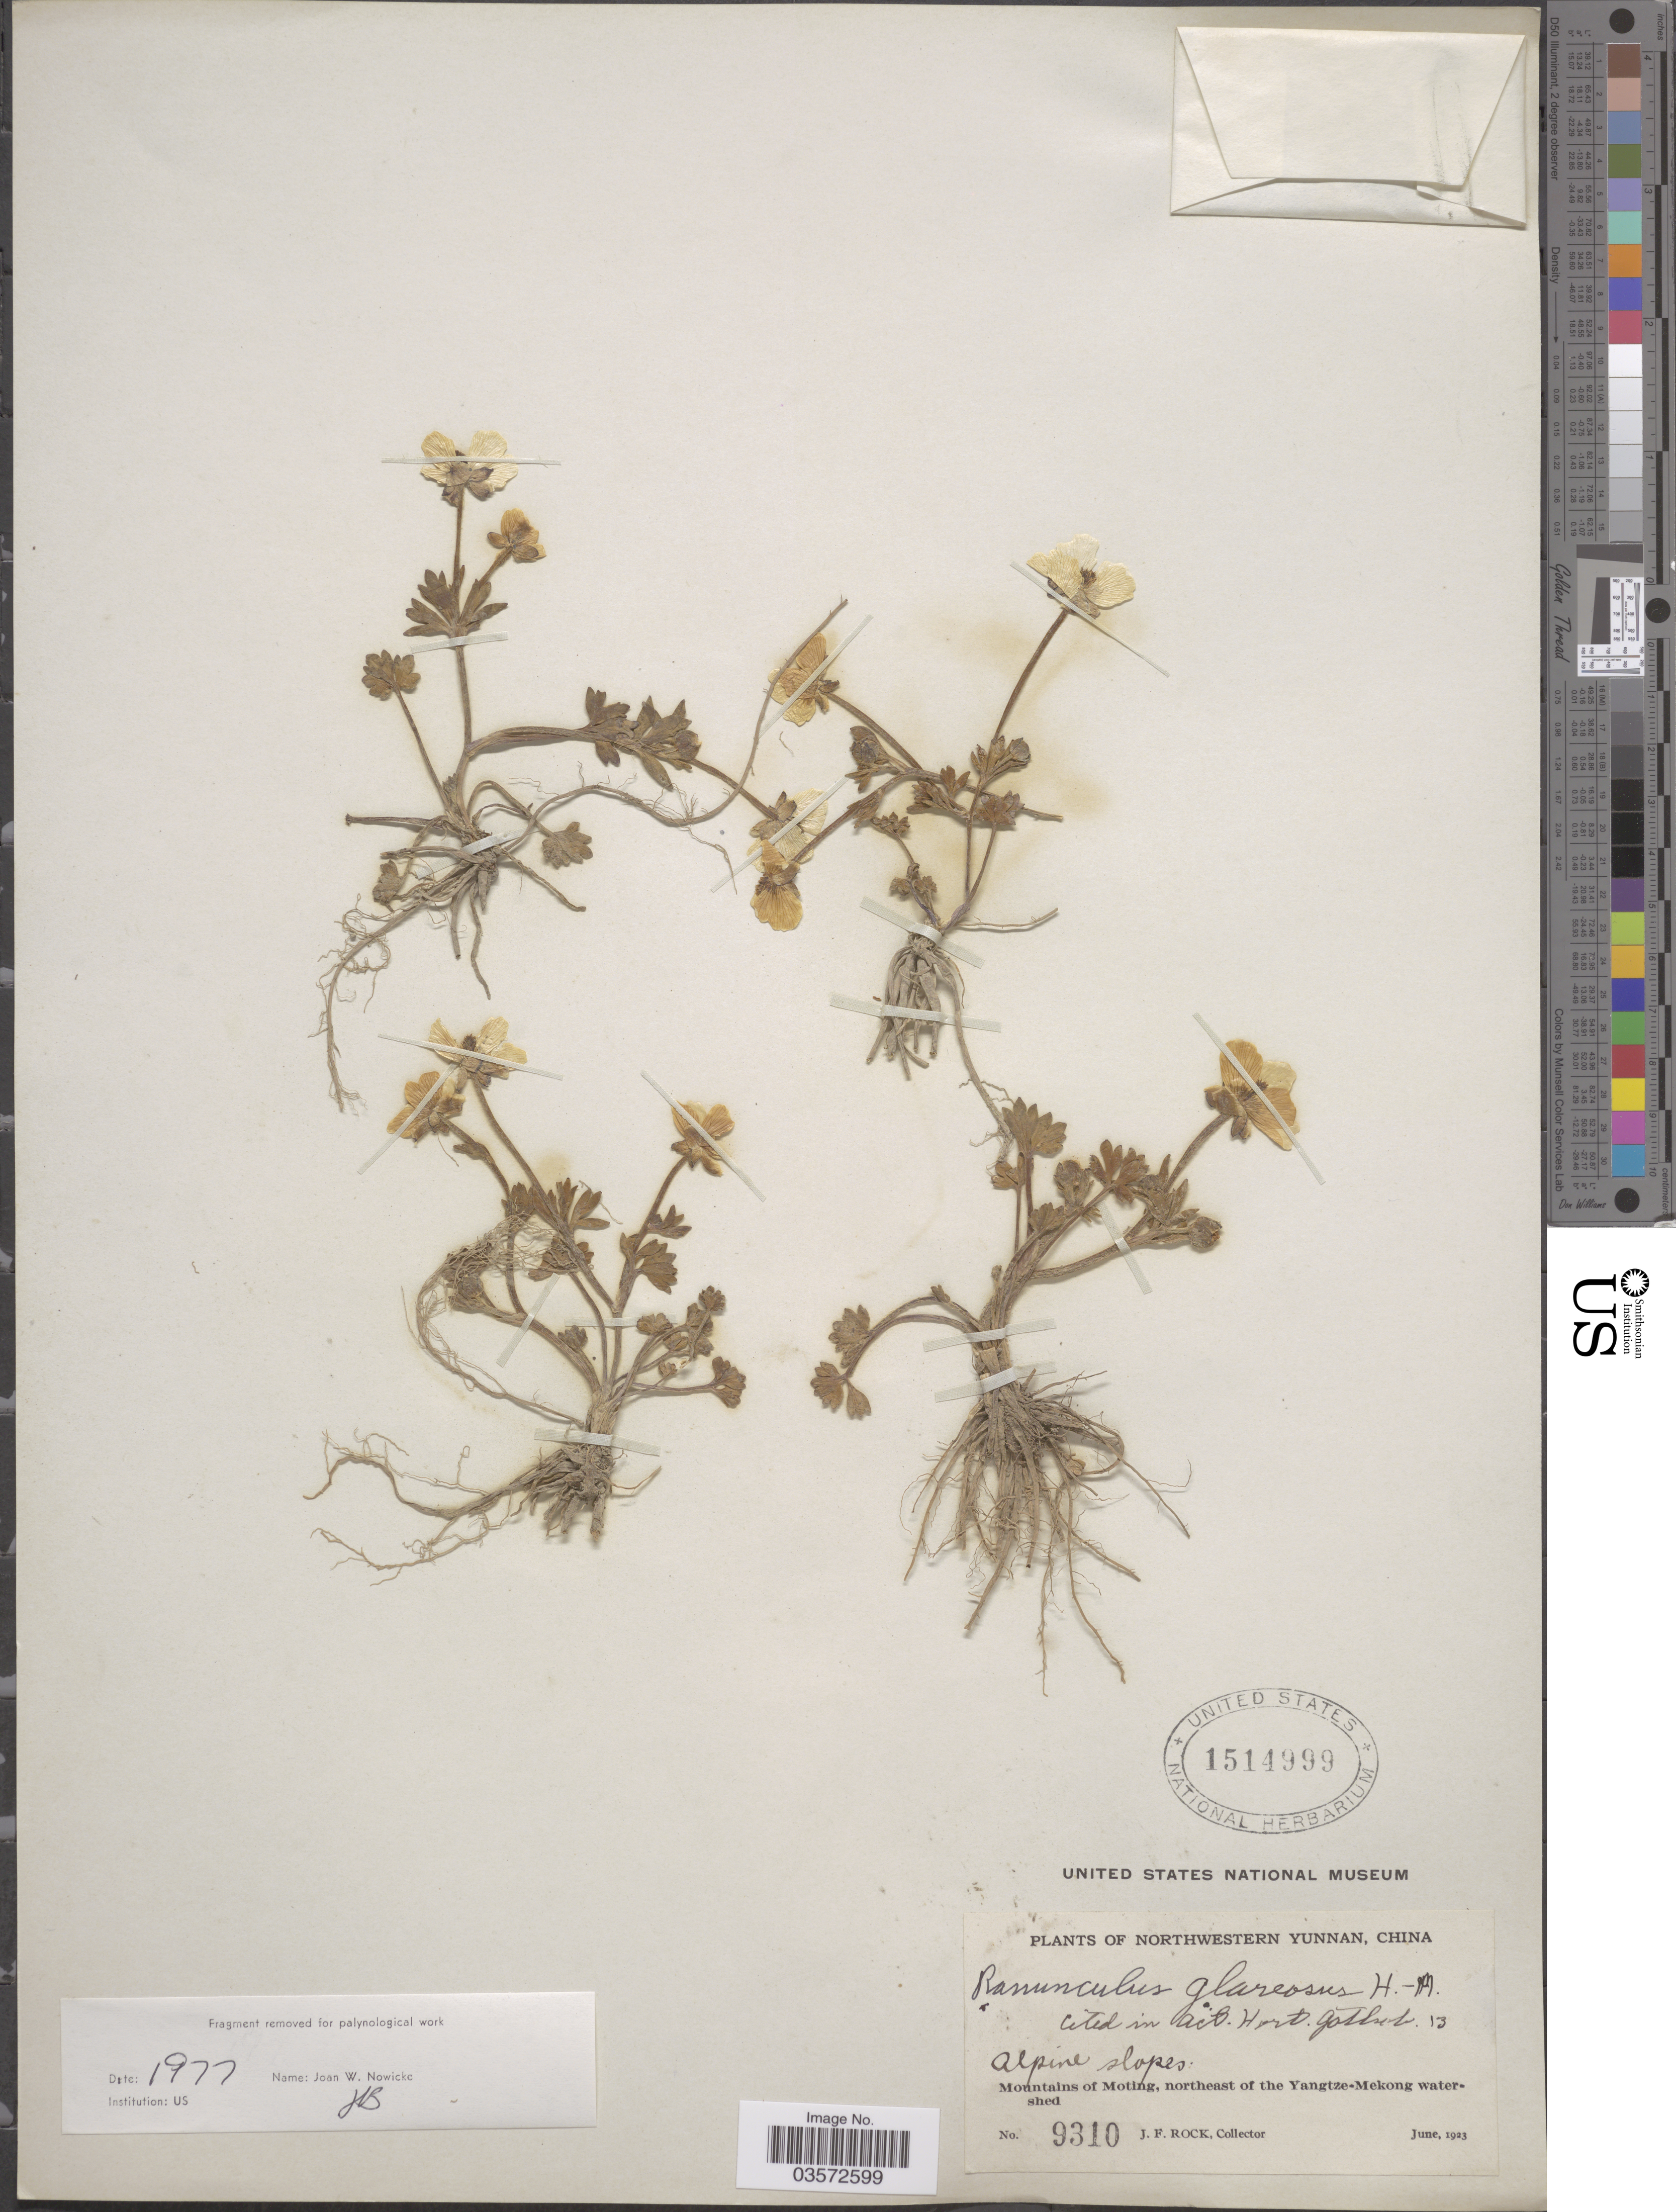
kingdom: Plantae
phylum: Tracheophyta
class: Magnoliopsida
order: Ranunculales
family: Ranunculaceae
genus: Ranunculus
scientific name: Ranunculus glareosus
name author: Hand.-Mazz.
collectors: J. Rock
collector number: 9310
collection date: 1923-06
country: China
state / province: Yunnan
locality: Northwestern Yunnan. Mountains of Moting, northeast of the Yangtze-Mekong watershed.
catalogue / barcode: US 1514999